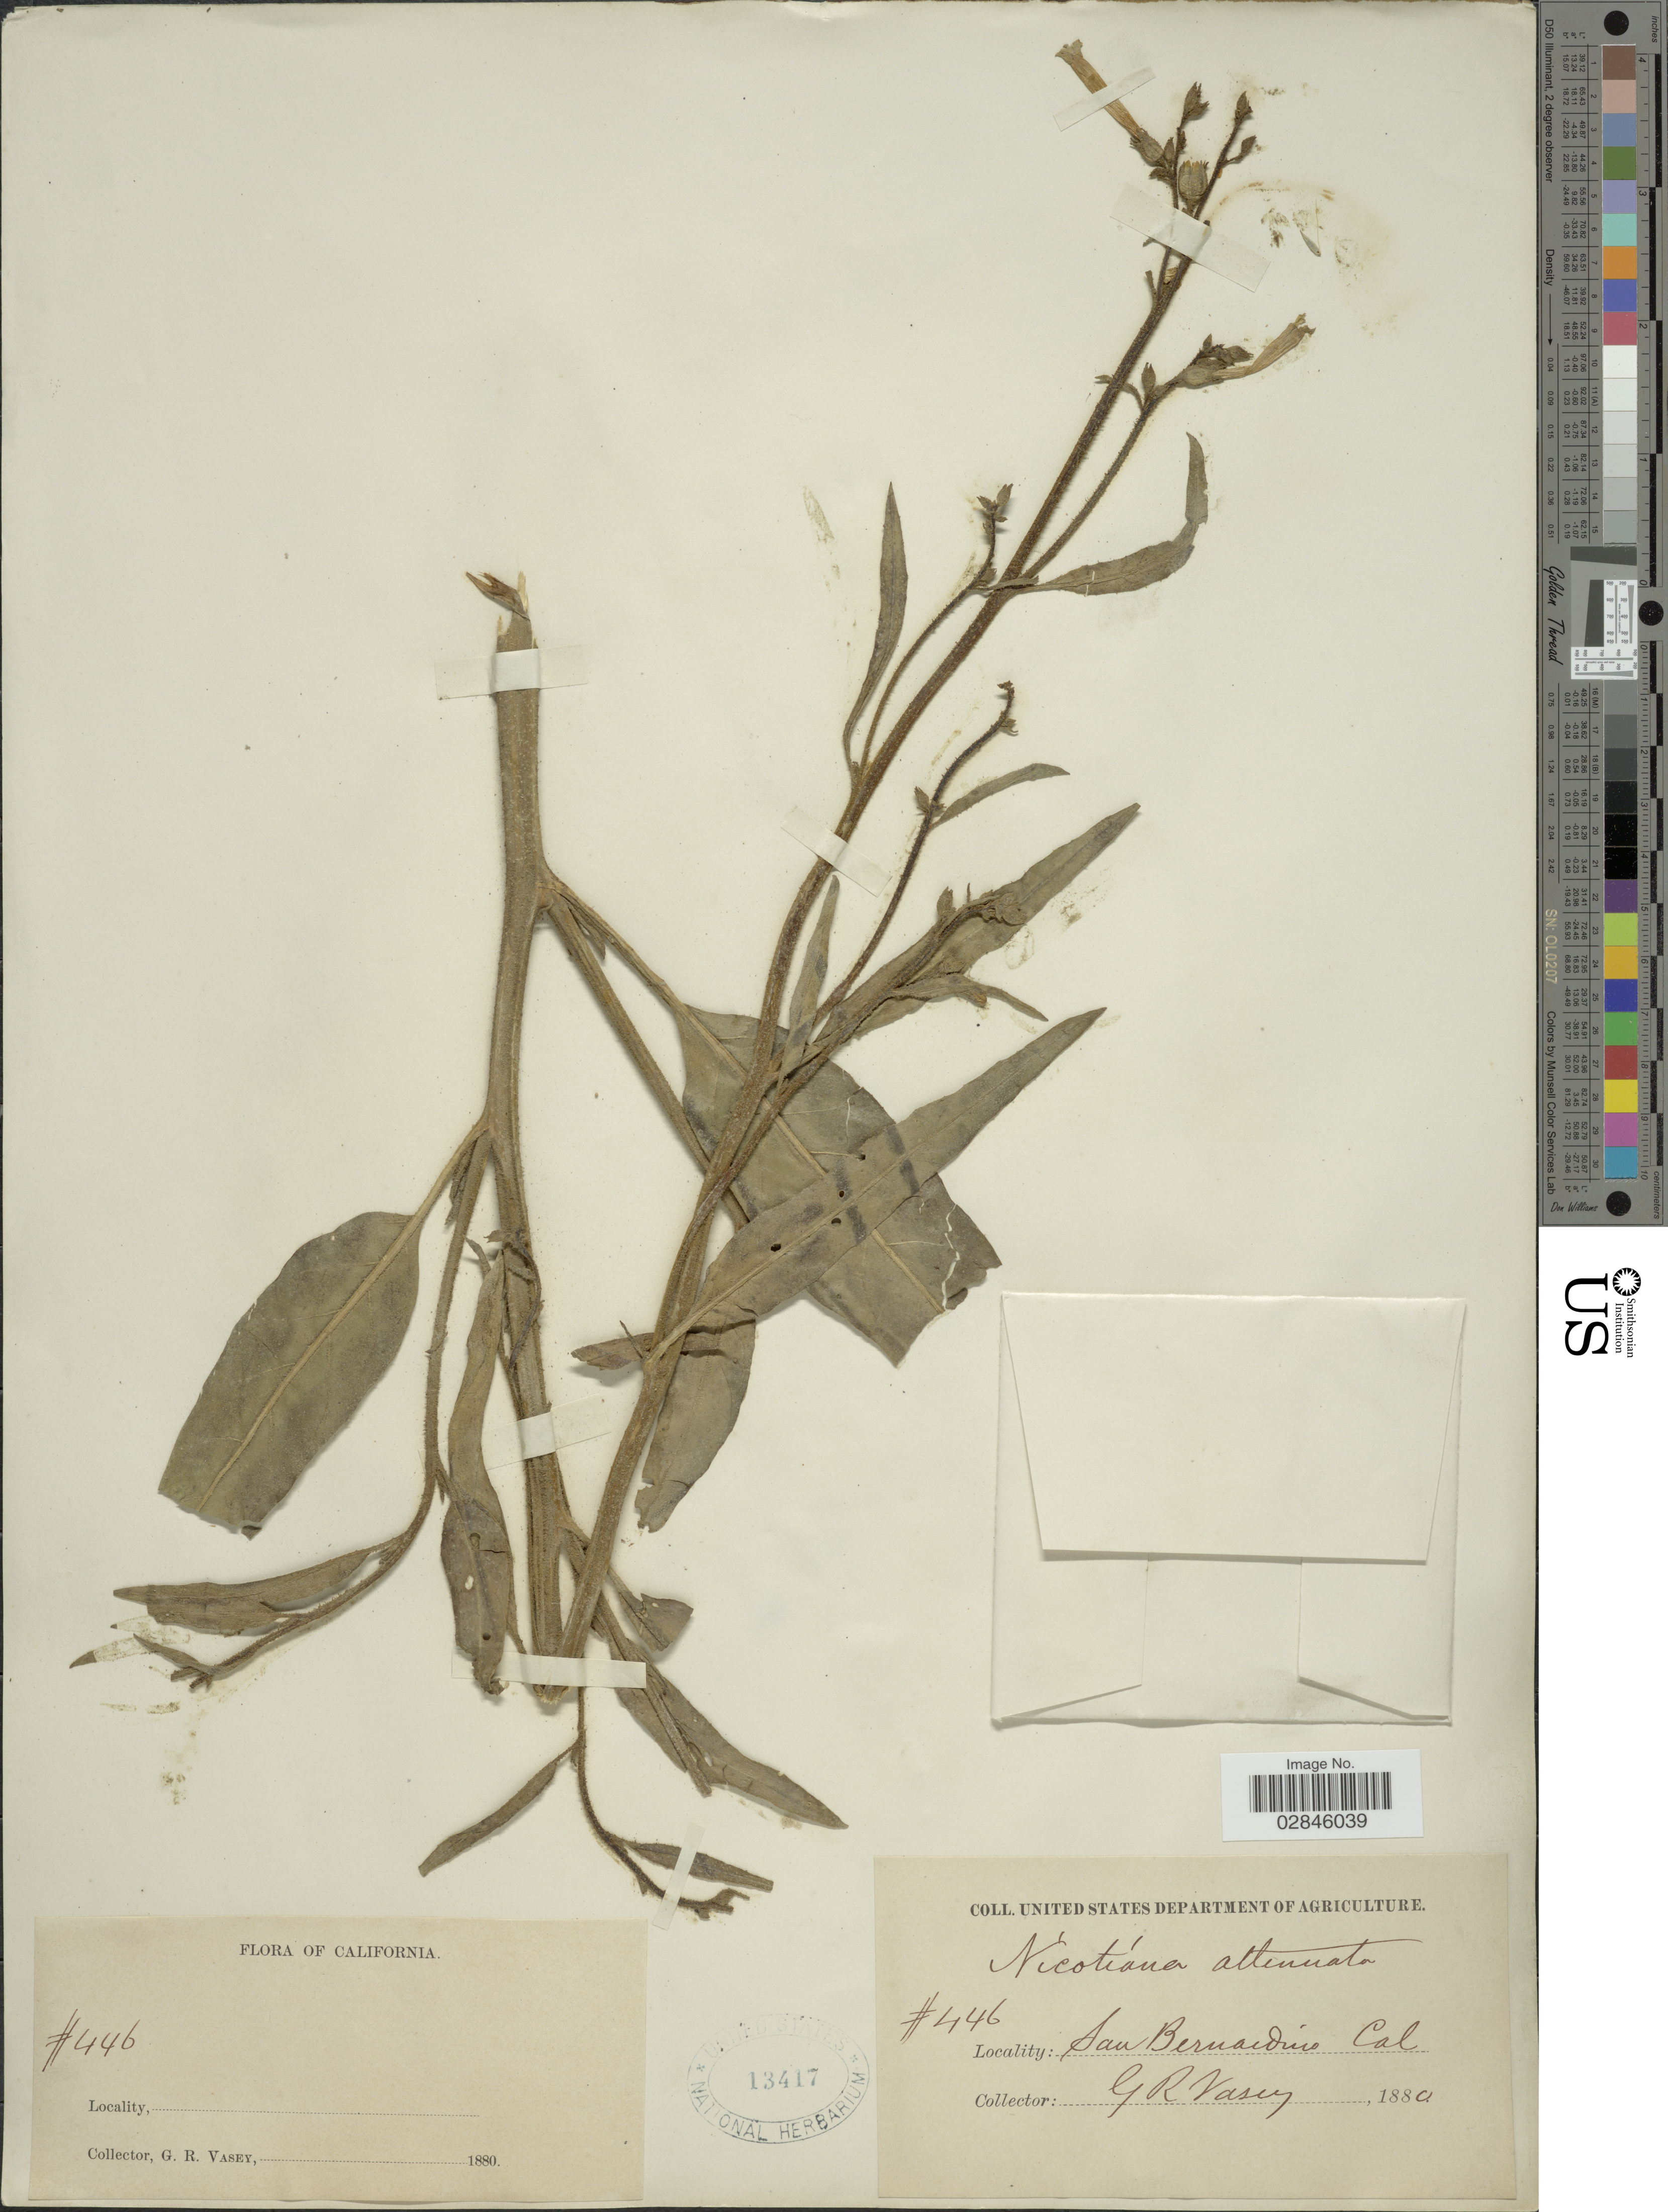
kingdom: Plantae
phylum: Tracheophyta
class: Magnoliopsida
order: Solanales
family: Solanaceae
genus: Nicotiana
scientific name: Nicotiana attenuata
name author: Torr. ex S. Watson in C. King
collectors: G. R. Vasey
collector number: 446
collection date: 1880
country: United States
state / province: California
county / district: San Bernardino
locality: San Bernardino. Cal.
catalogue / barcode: US 13417